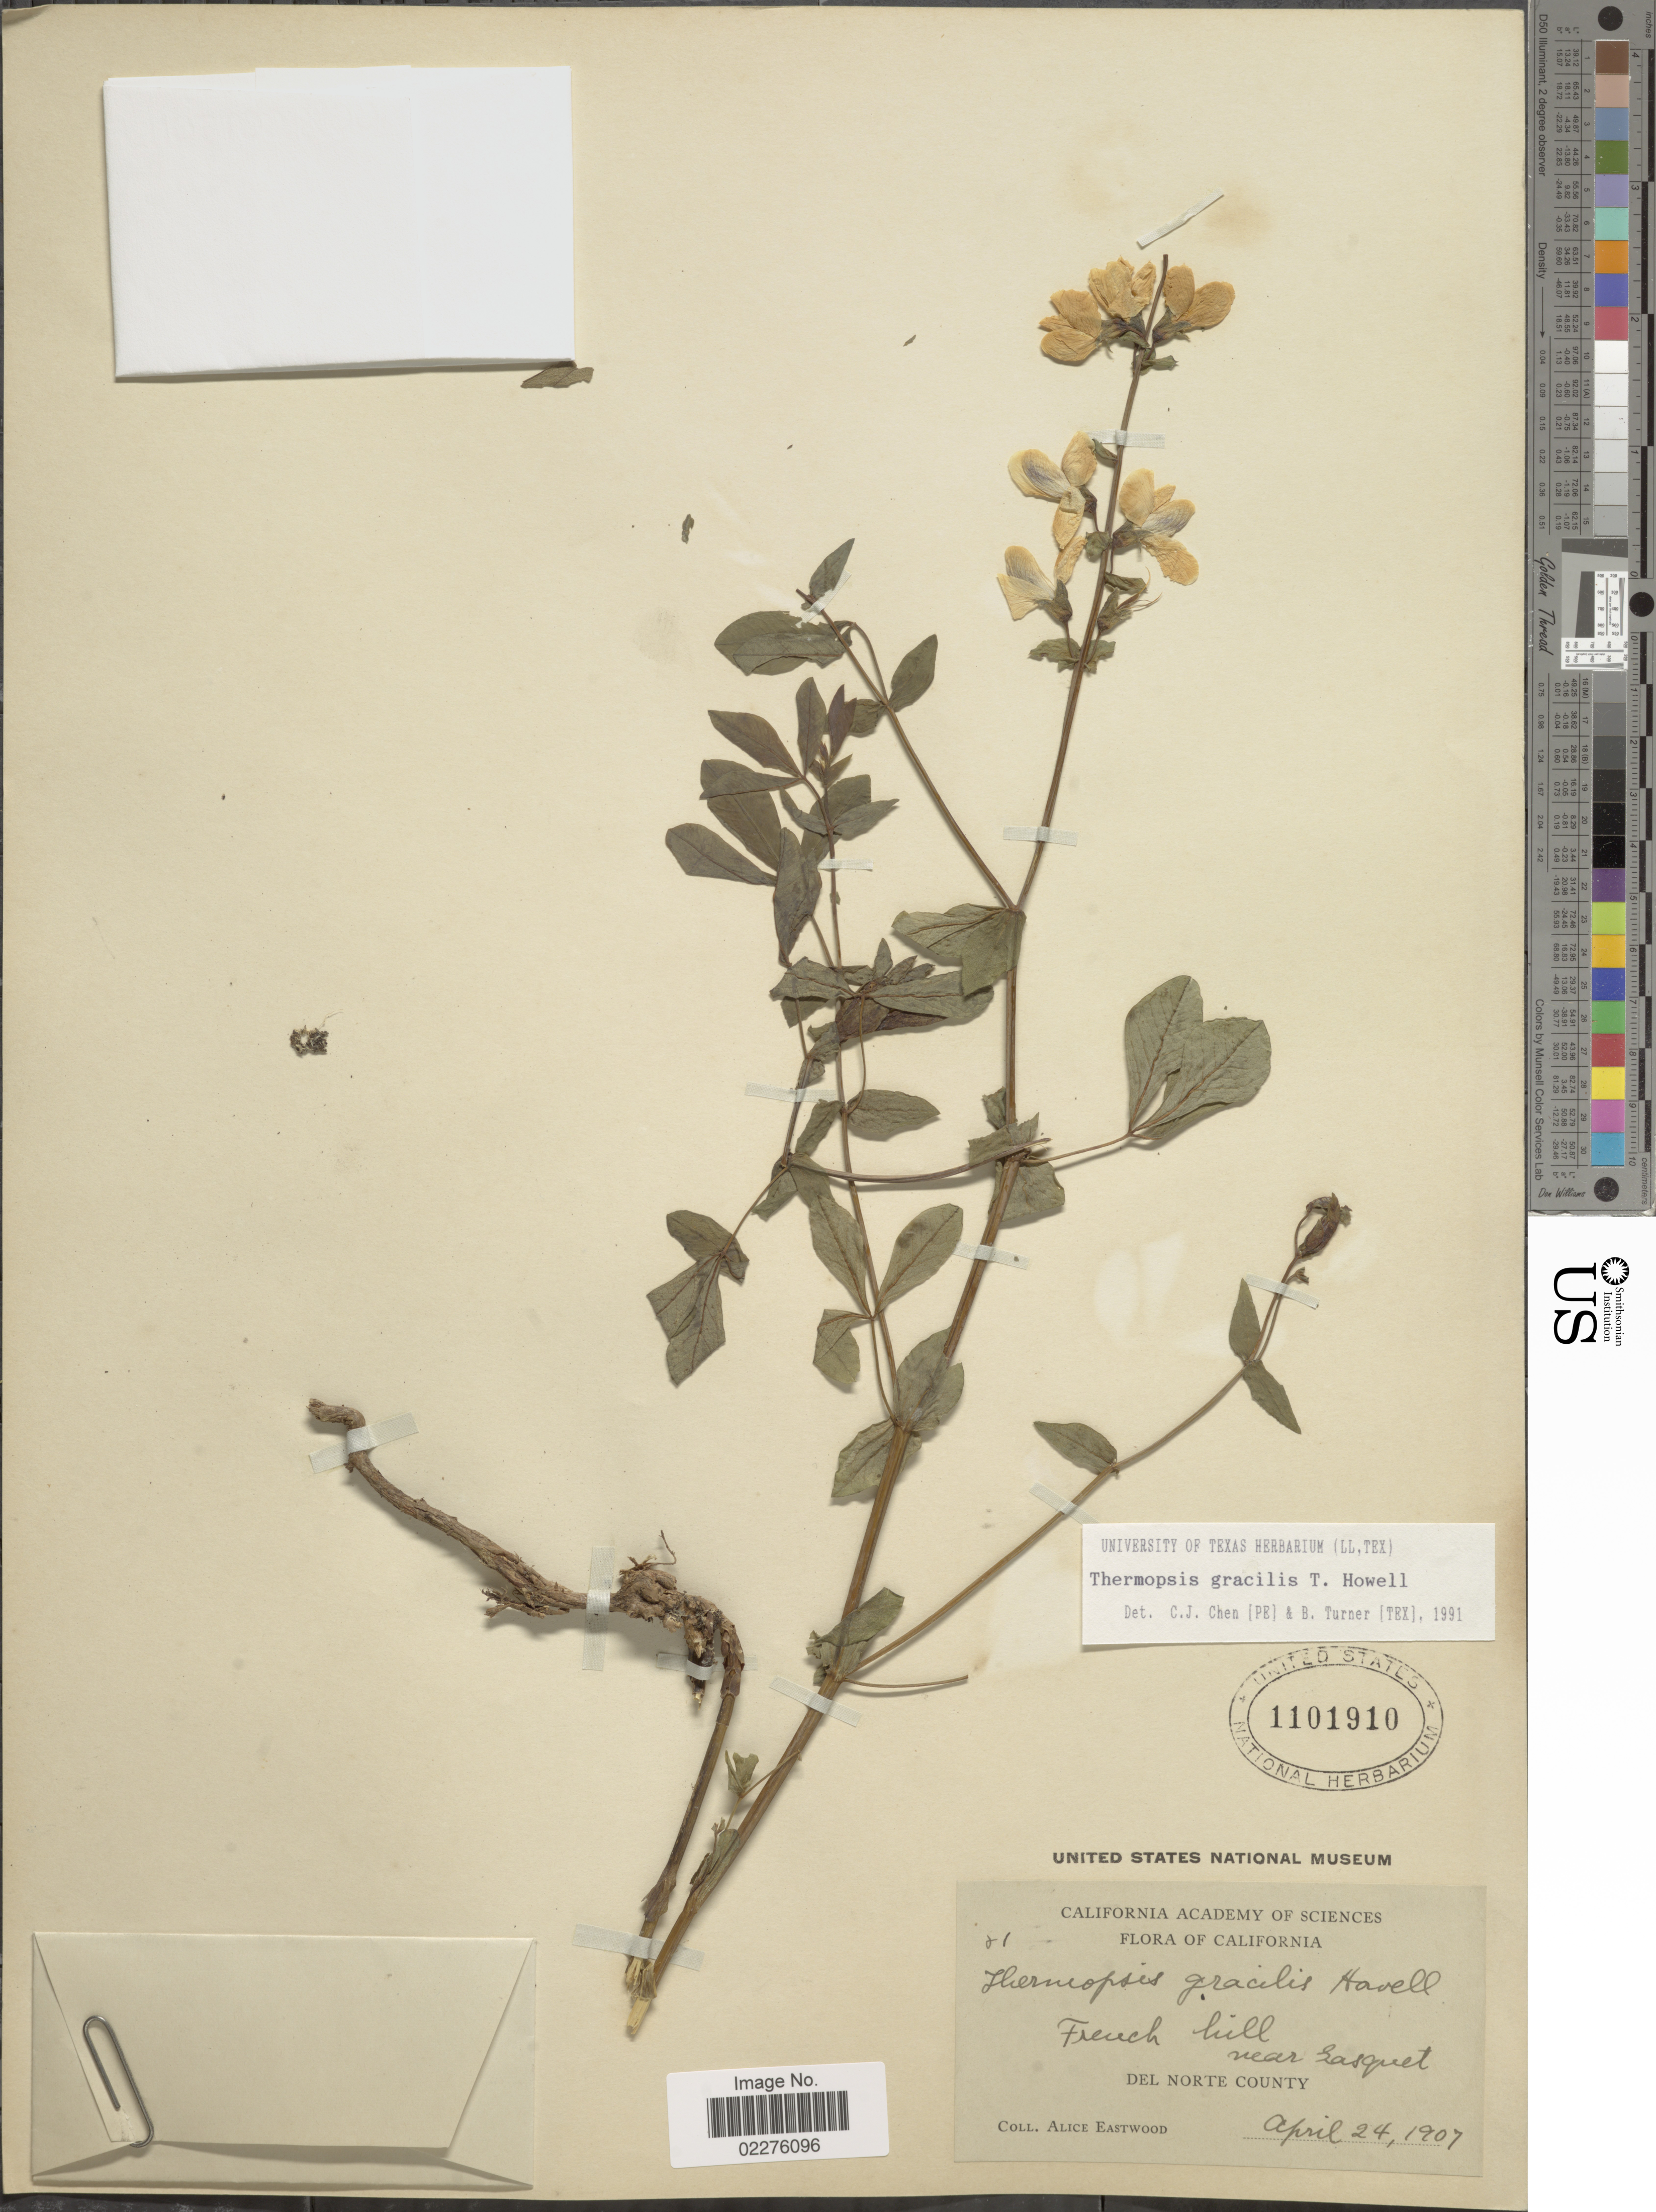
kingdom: Plantae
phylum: Tracheophyta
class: Magnoliopsida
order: Fabales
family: Fabaceae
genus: Thermopsis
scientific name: Thermopsis gracilis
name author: Howell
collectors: A. Eastwood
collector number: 81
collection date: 1907-04-24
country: United States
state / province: California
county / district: Del Norte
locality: French hill near Lasquet, Del Norte County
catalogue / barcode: US 1101910